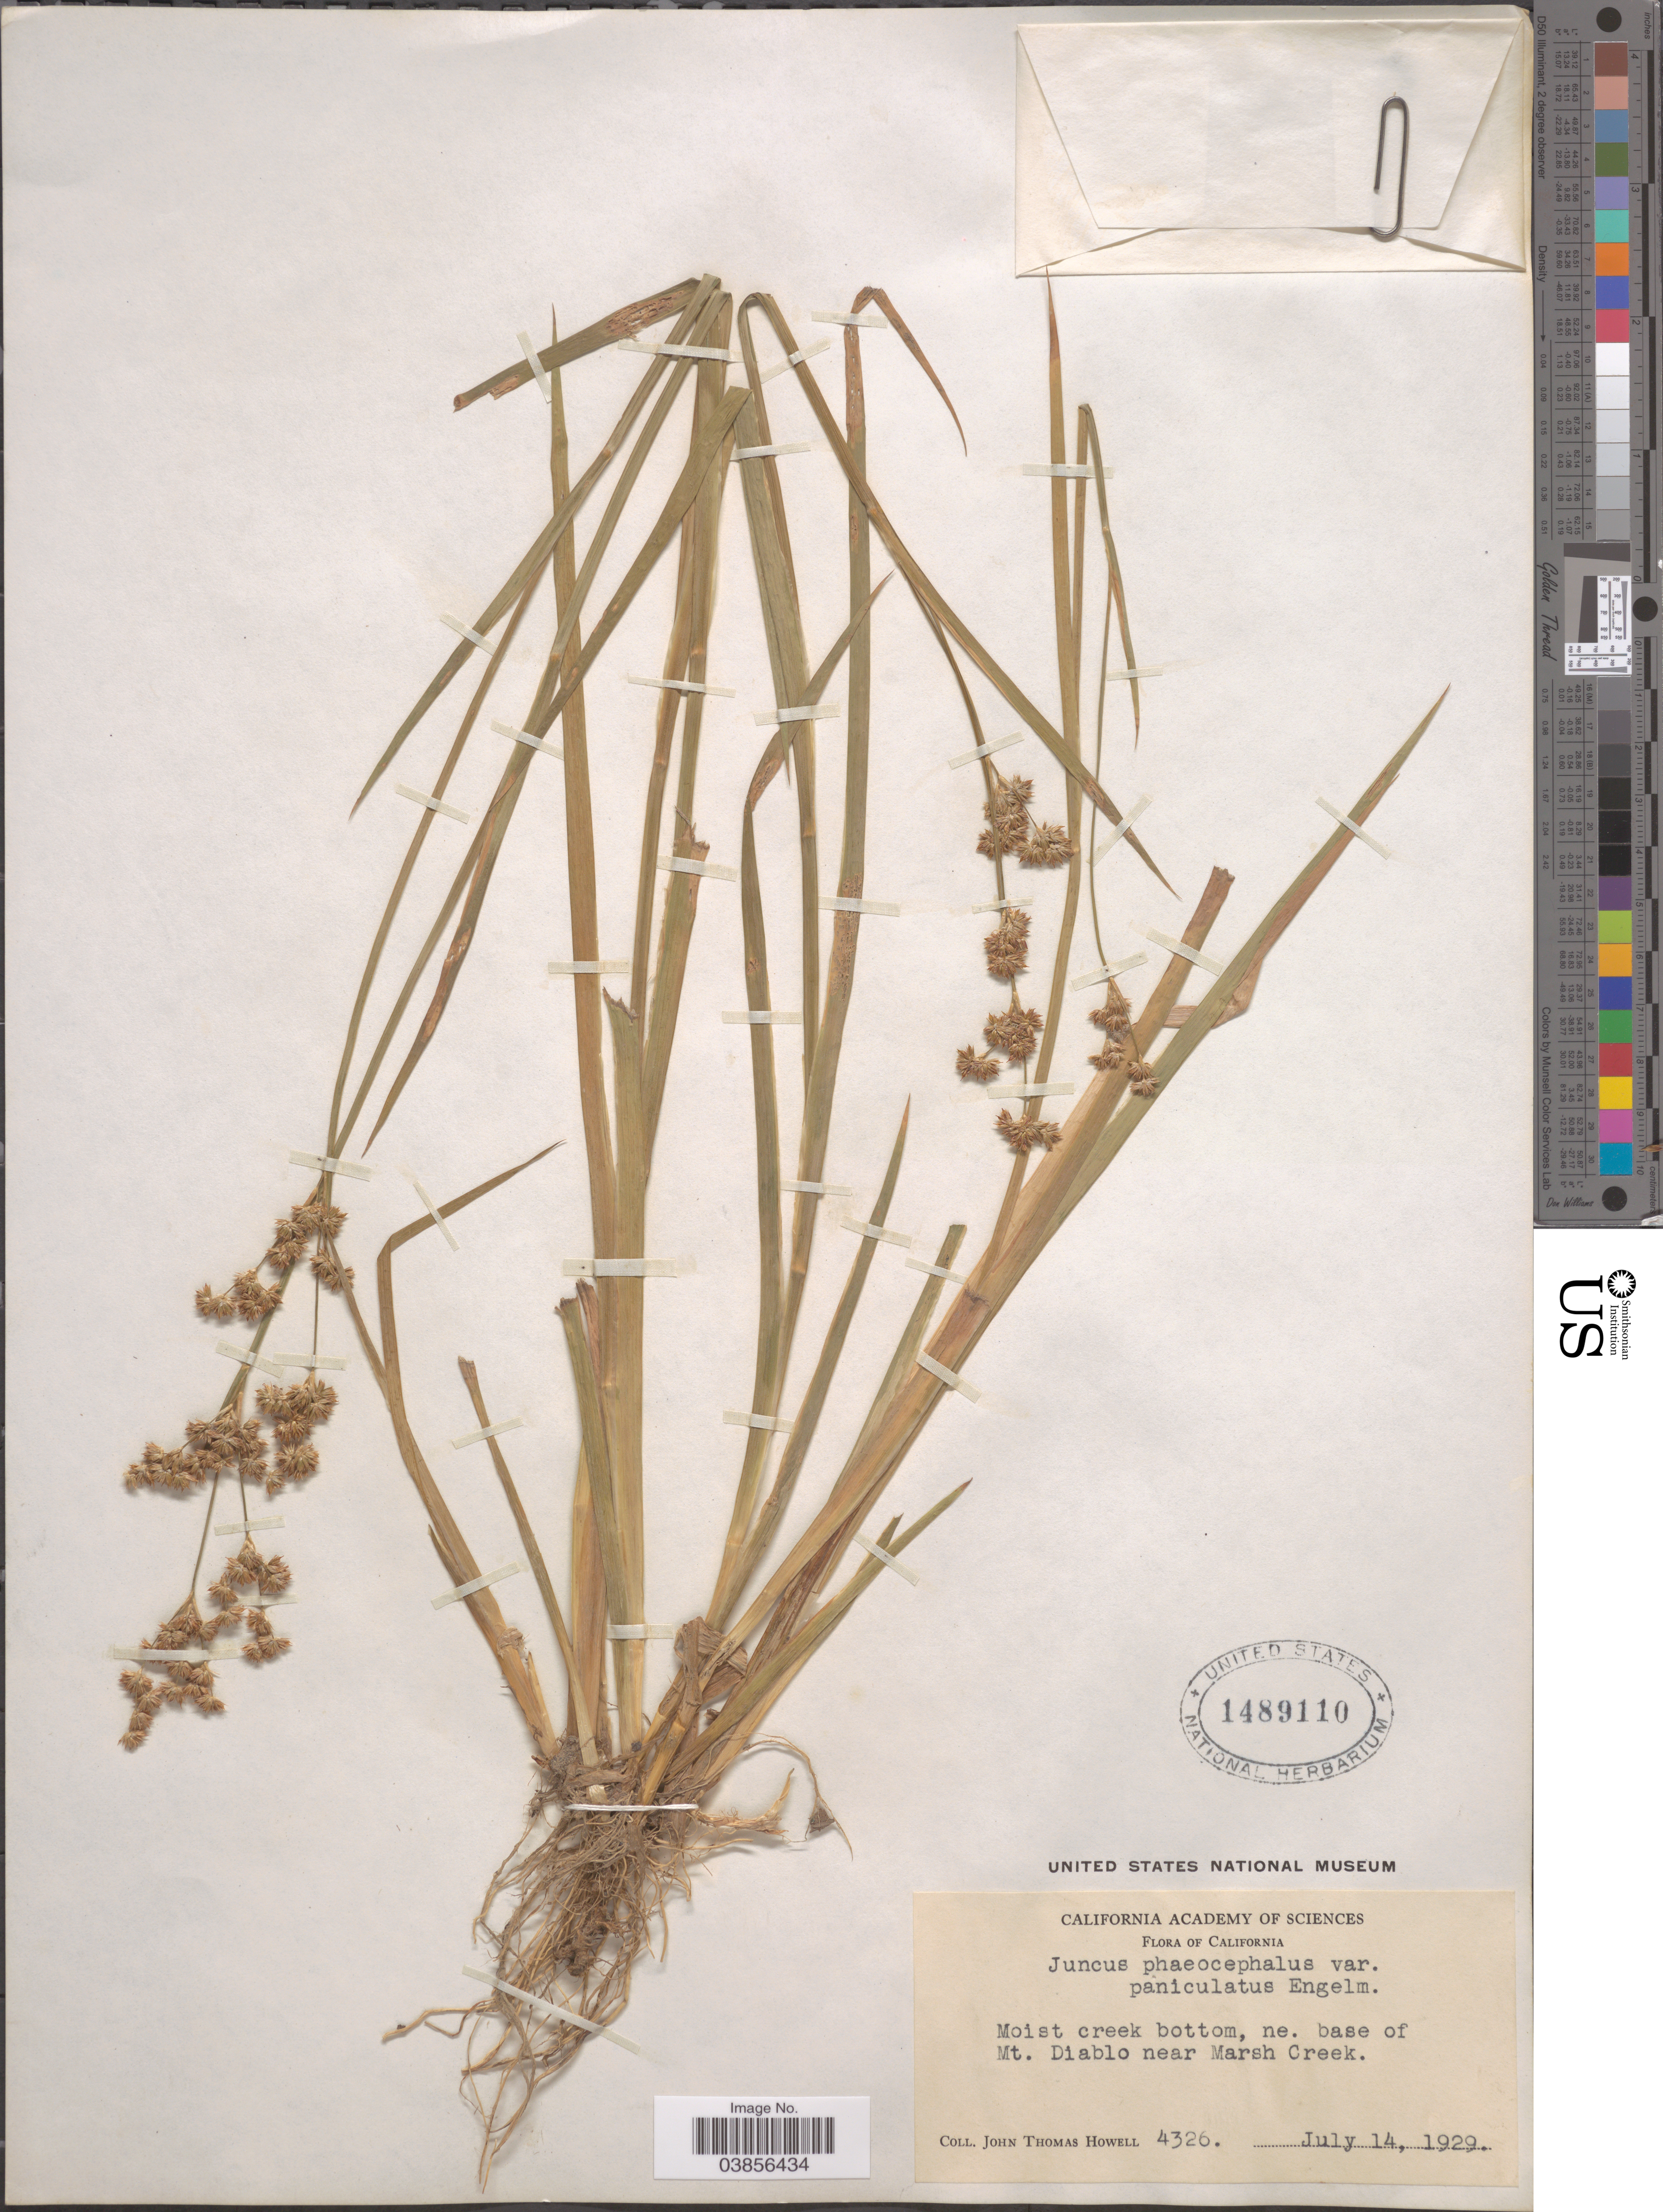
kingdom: Plantae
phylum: Tracheophyta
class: Liliopsida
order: Poales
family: Juncaceae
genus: Juncus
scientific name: Juncus phaeocephalus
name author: Engelm.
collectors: J. T. Howell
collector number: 4326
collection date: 1929-07-14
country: United States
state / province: California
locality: Ne. base of Mt. Diablo near Marsh Creek.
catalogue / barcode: US 1489110